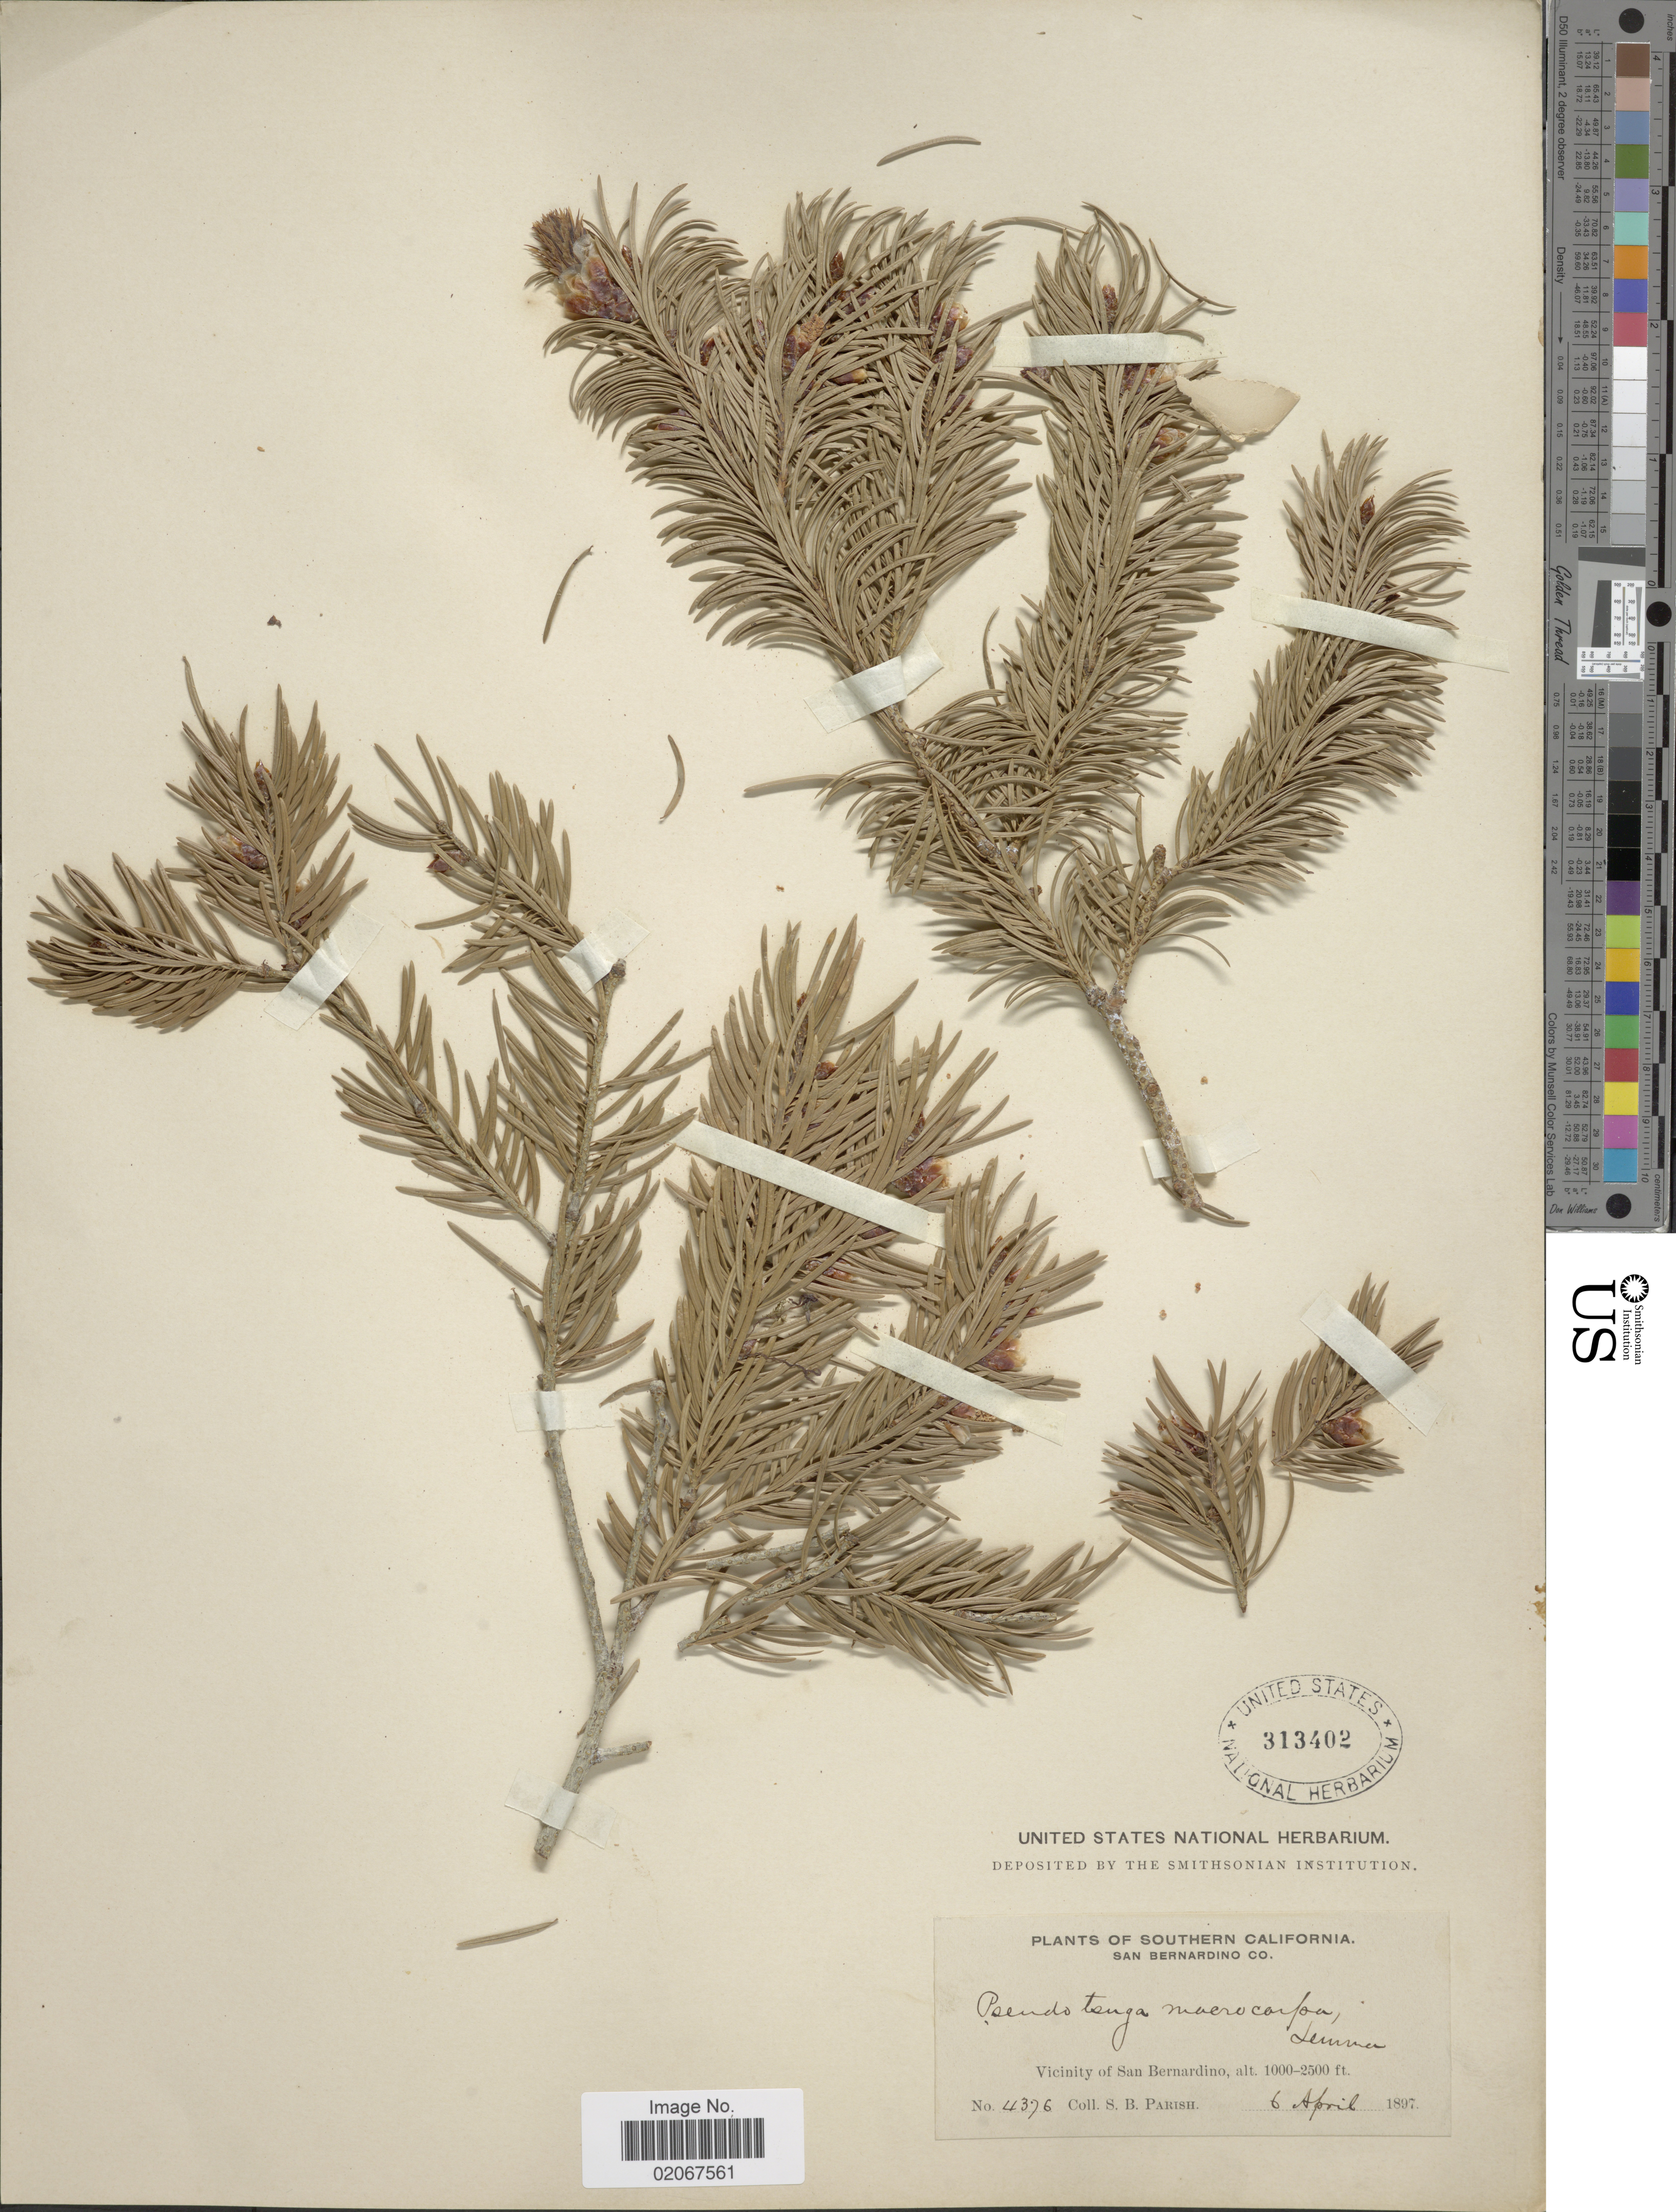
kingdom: Plantae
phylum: Tracheophyta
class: Pinopsida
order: Pinales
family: Pinaceae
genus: Pseudotsuga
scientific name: Pseudotsuga macrocarpa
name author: (Vasey) Mayr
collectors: S. B. Parish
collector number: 4376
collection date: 1897-04-06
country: United States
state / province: California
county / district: San Bernardino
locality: Southern California. Vicinity of San Bernardin. San Bernardino Co.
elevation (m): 305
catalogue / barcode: US 313402